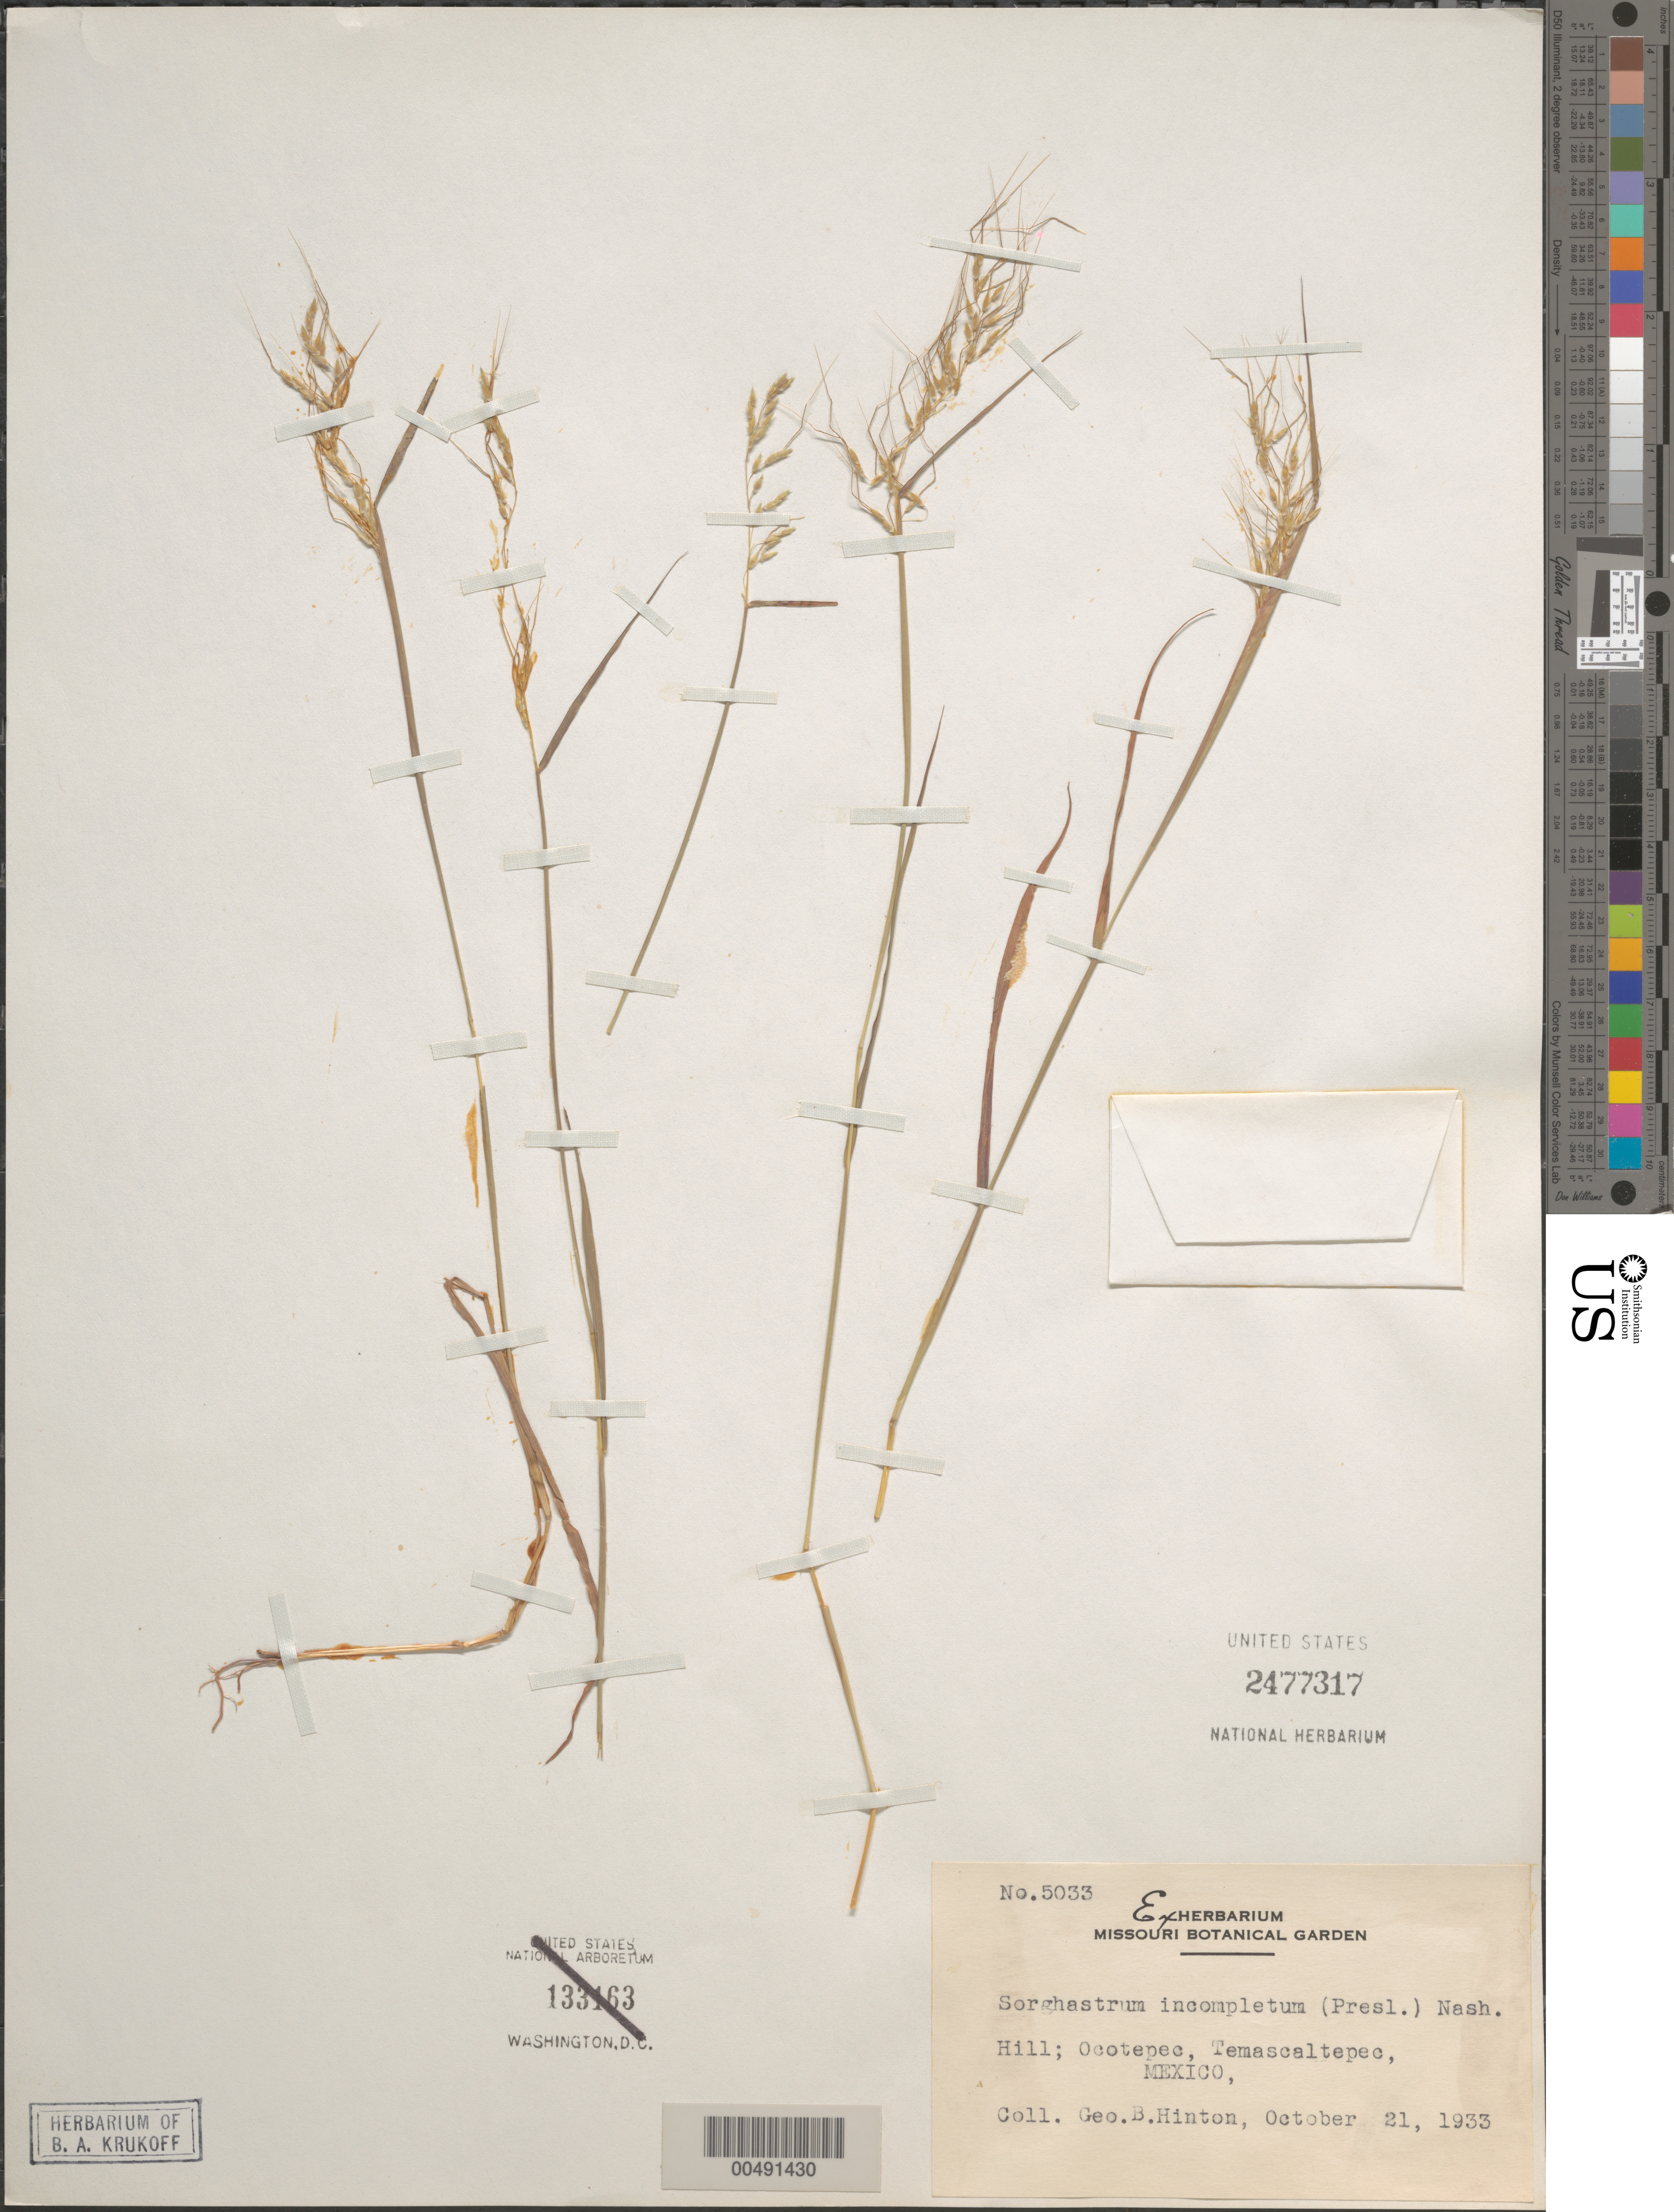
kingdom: Plantae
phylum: Tracheophyta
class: Liliopsida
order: Poales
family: Poaceae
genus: Sorghastrum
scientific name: Sorghastrum incompletum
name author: (J. Presl) Nash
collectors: G. B. Hinton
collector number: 5033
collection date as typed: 21 Oct 1933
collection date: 1933-10-21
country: Mexico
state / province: México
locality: Ocotepec, Temascaltepec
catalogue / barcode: US 2477317